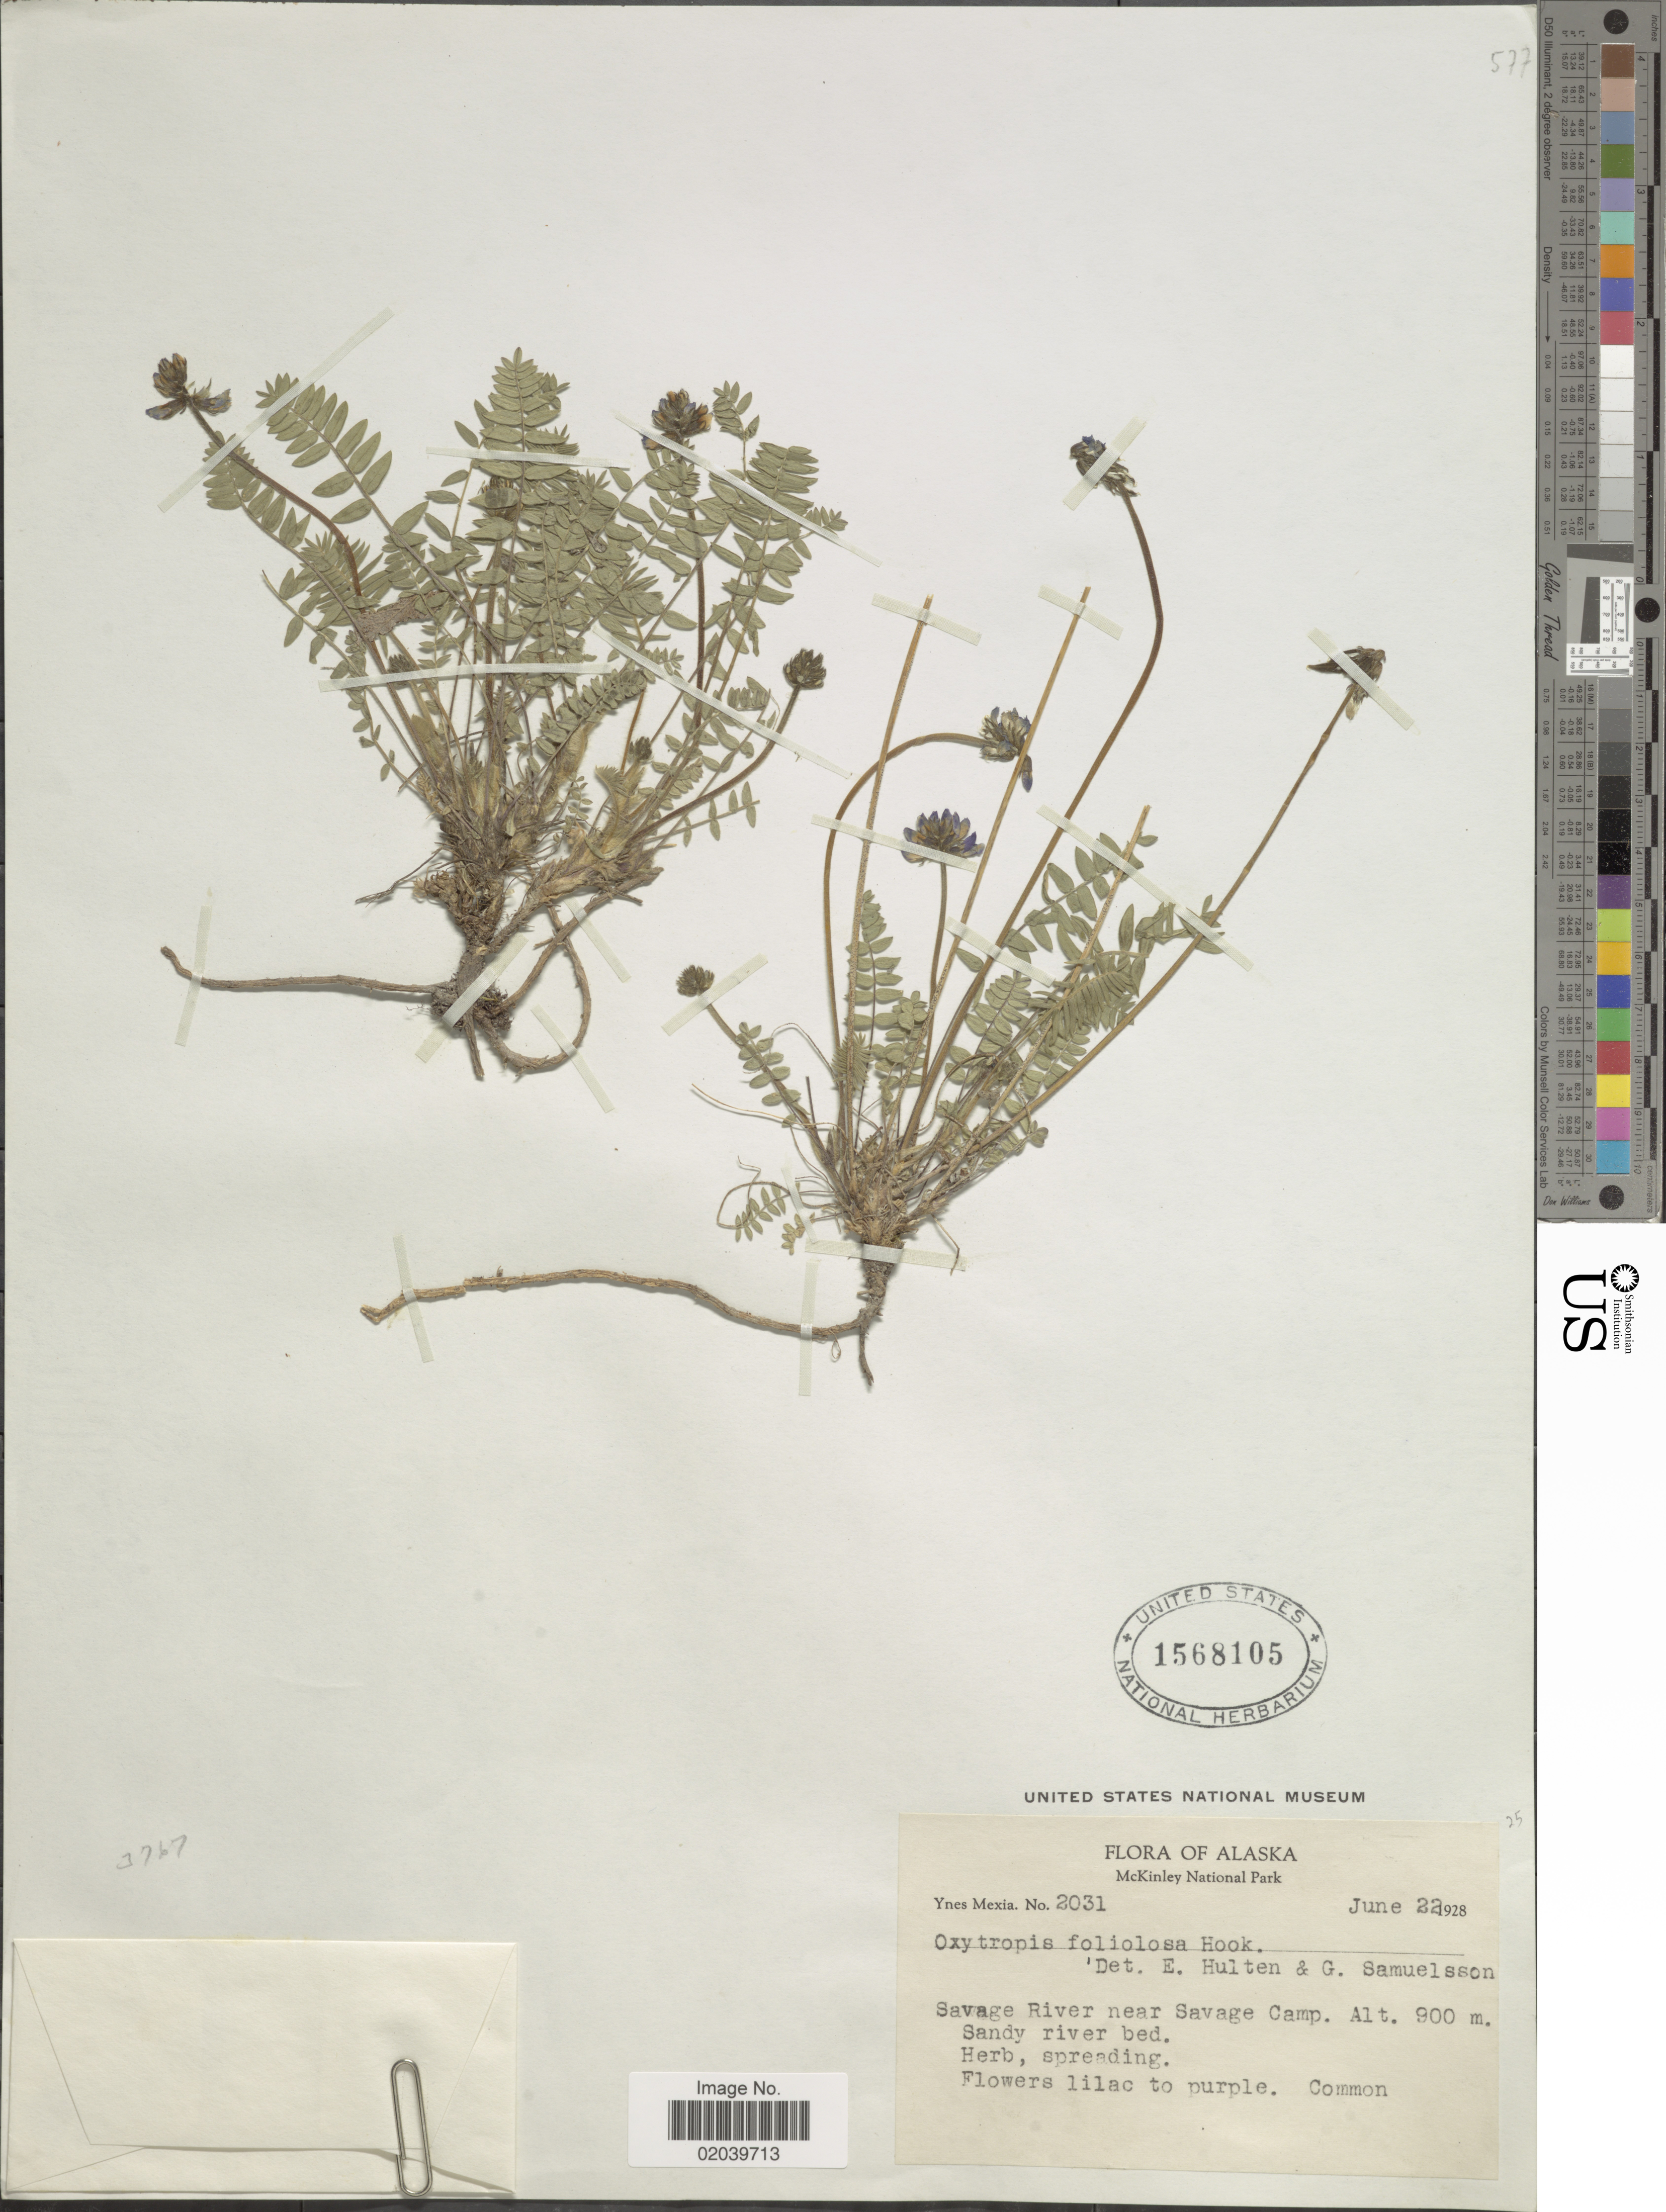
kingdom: Plantae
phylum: Tracheophyta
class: Magnoliopsida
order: Fabales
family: Fabaceae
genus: Oxytropis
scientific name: Oxytropis deflexa var. foliolosa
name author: (Hook.) Barneby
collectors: Y. Mexia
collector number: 2031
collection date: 1928-06-22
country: United States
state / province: Alaska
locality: McKinley National Park. Savage River near Savage Camp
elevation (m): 900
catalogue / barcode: US 1568105